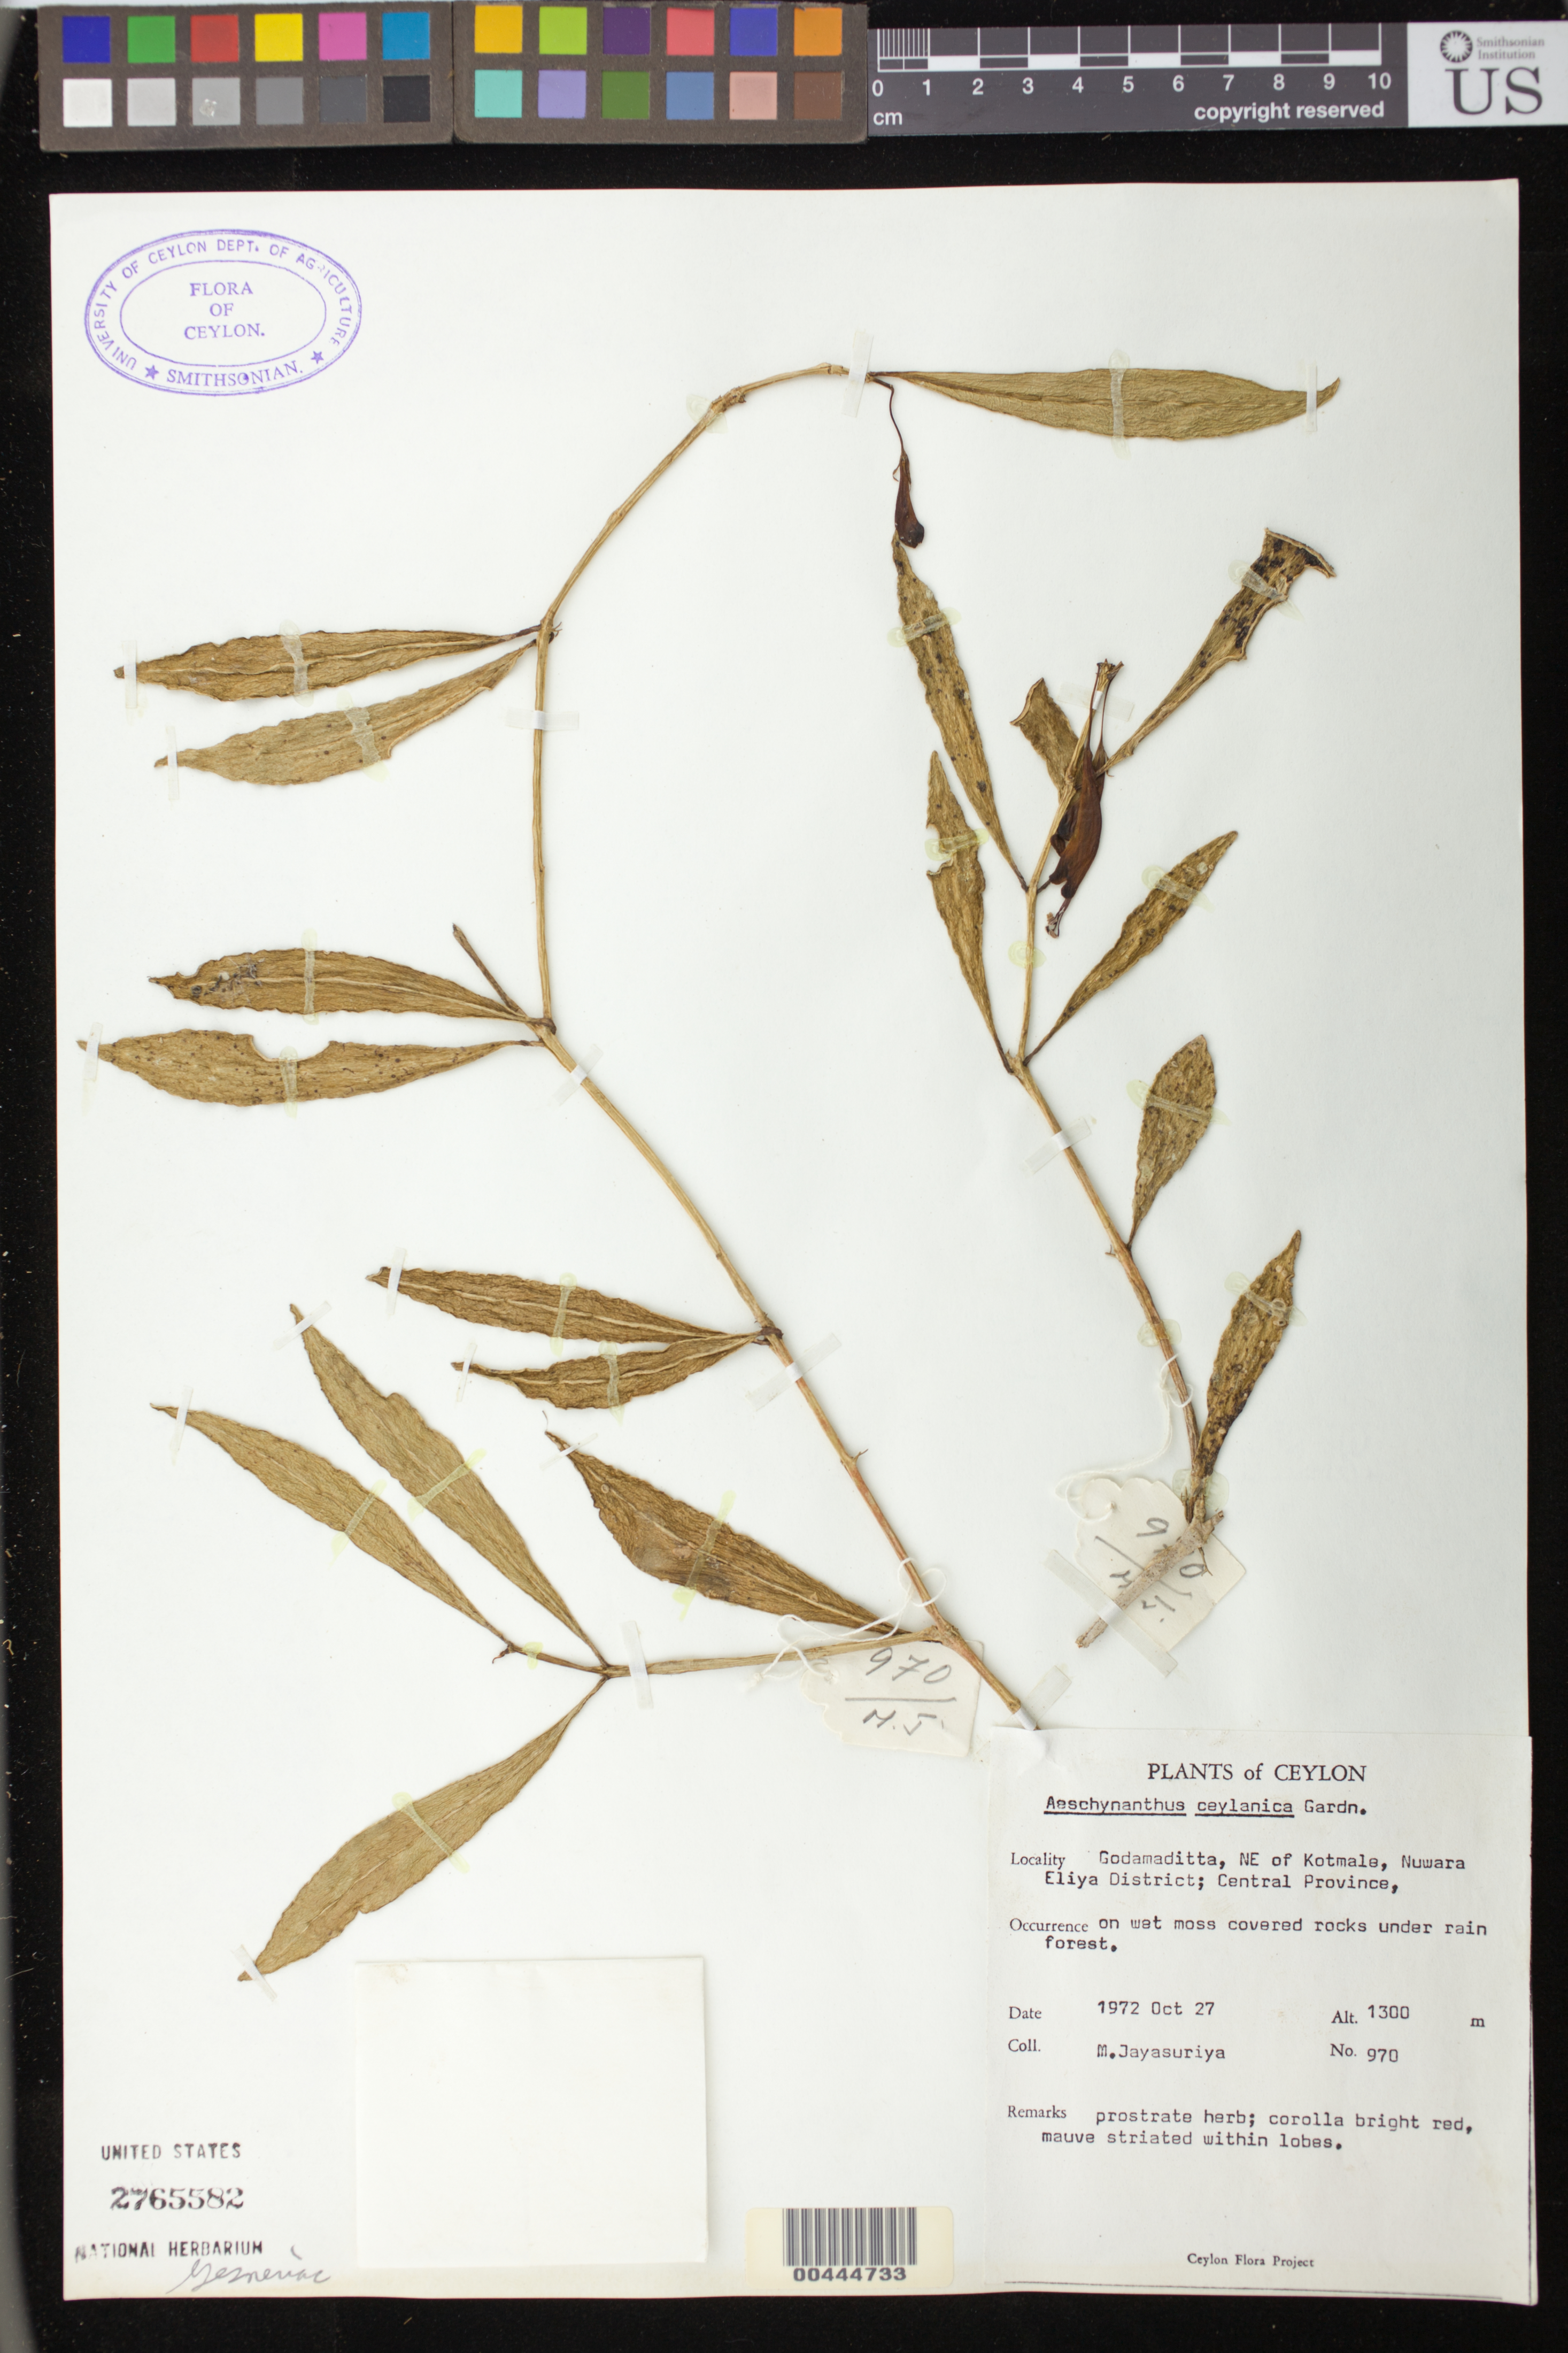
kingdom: Plantae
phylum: Tracheophyta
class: Magnoliopsida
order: Lamiales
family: Gesneriaceae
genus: Aeschynanthus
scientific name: Aeschynanthus ceylanicus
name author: Gardner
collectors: A. H. Jayasuriya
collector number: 970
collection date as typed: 27 Oct 1972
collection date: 1972-10-27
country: Sri Lanka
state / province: Central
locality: Nuara eliya dist., Godamaditta, ne of kotmale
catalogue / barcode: US 2765582